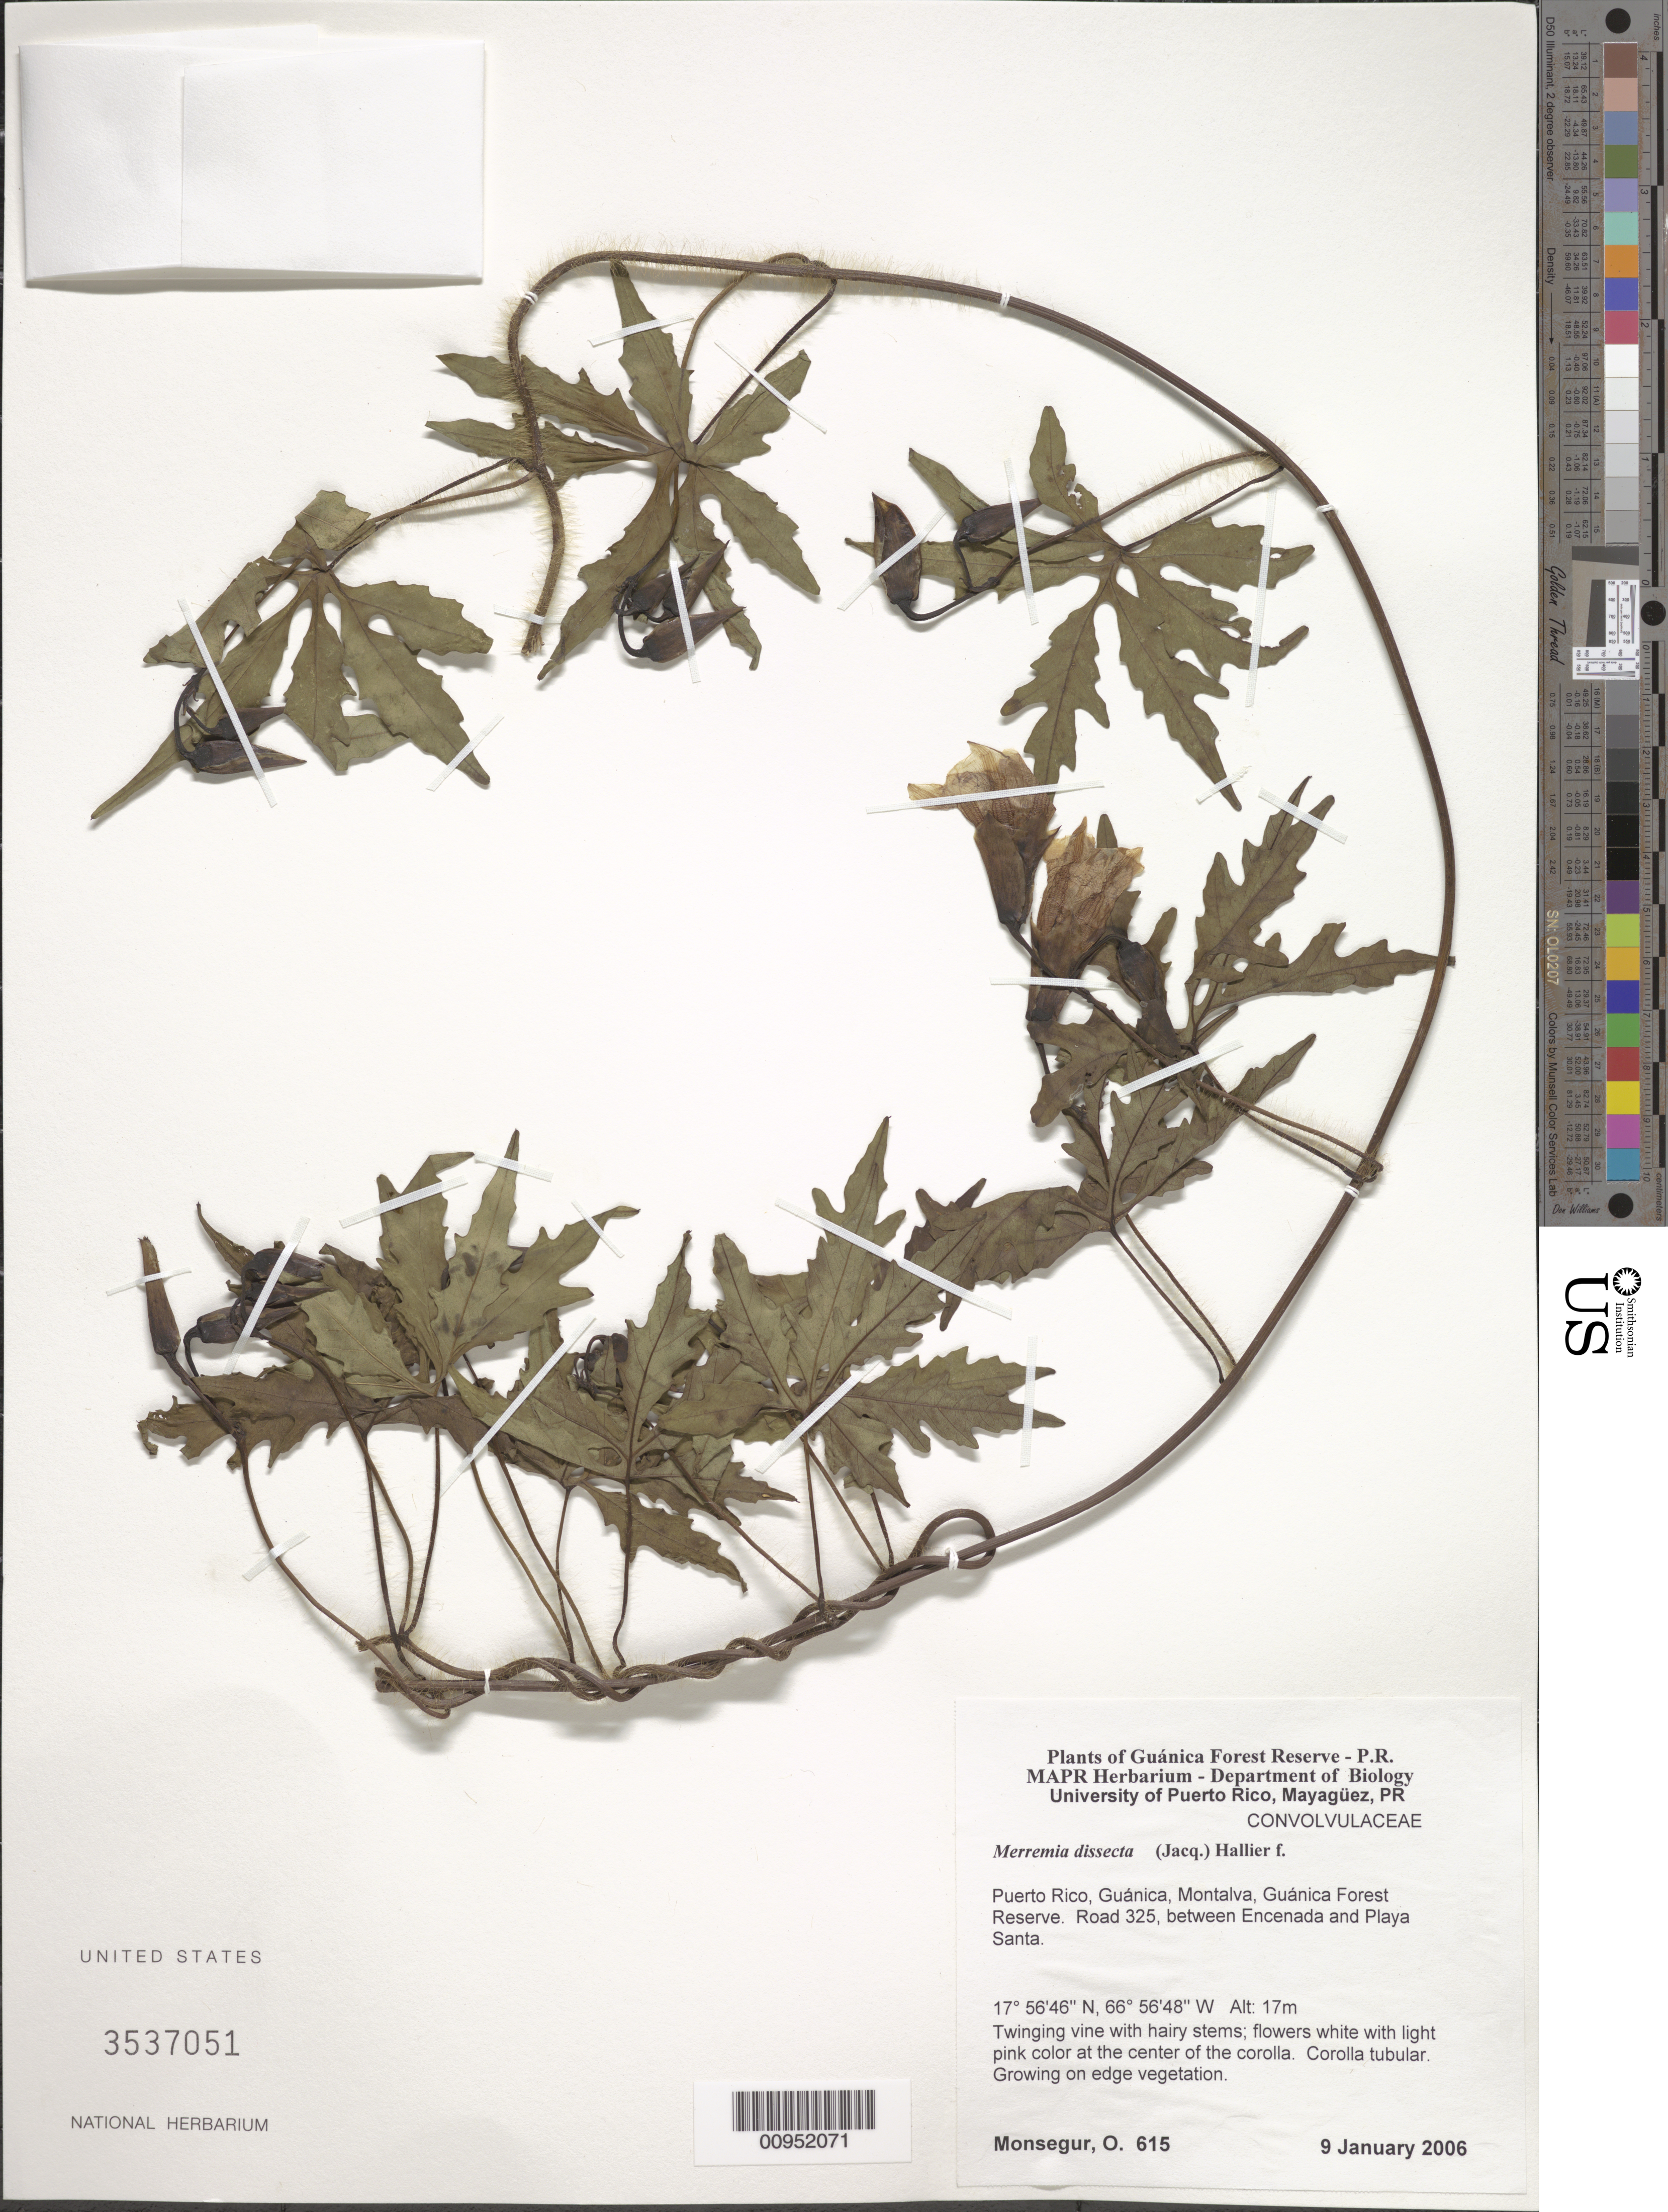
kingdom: Plantae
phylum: Tracheophyta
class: Magnoliopsida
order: Solanales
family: Convolvulaceae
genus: Distimake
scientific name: Distimake dissectus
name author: (Jacq.) A. R. Simões & Staples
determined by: Strong, Mark T., (BOT), Smithsonian Institution - National Museum of Natural History (UNITED STATES)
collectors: O. Monsegur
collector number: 615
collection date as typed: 09 Jan 2006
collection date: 2006-01-09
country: Puerto Rico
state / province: Guánica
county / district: Montalva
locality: Guánica Forest Reserve. Road 325, between Ensenada and Playa Santa.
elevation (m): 17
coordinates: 17.56459, 66.56478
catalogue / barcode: US 3537051